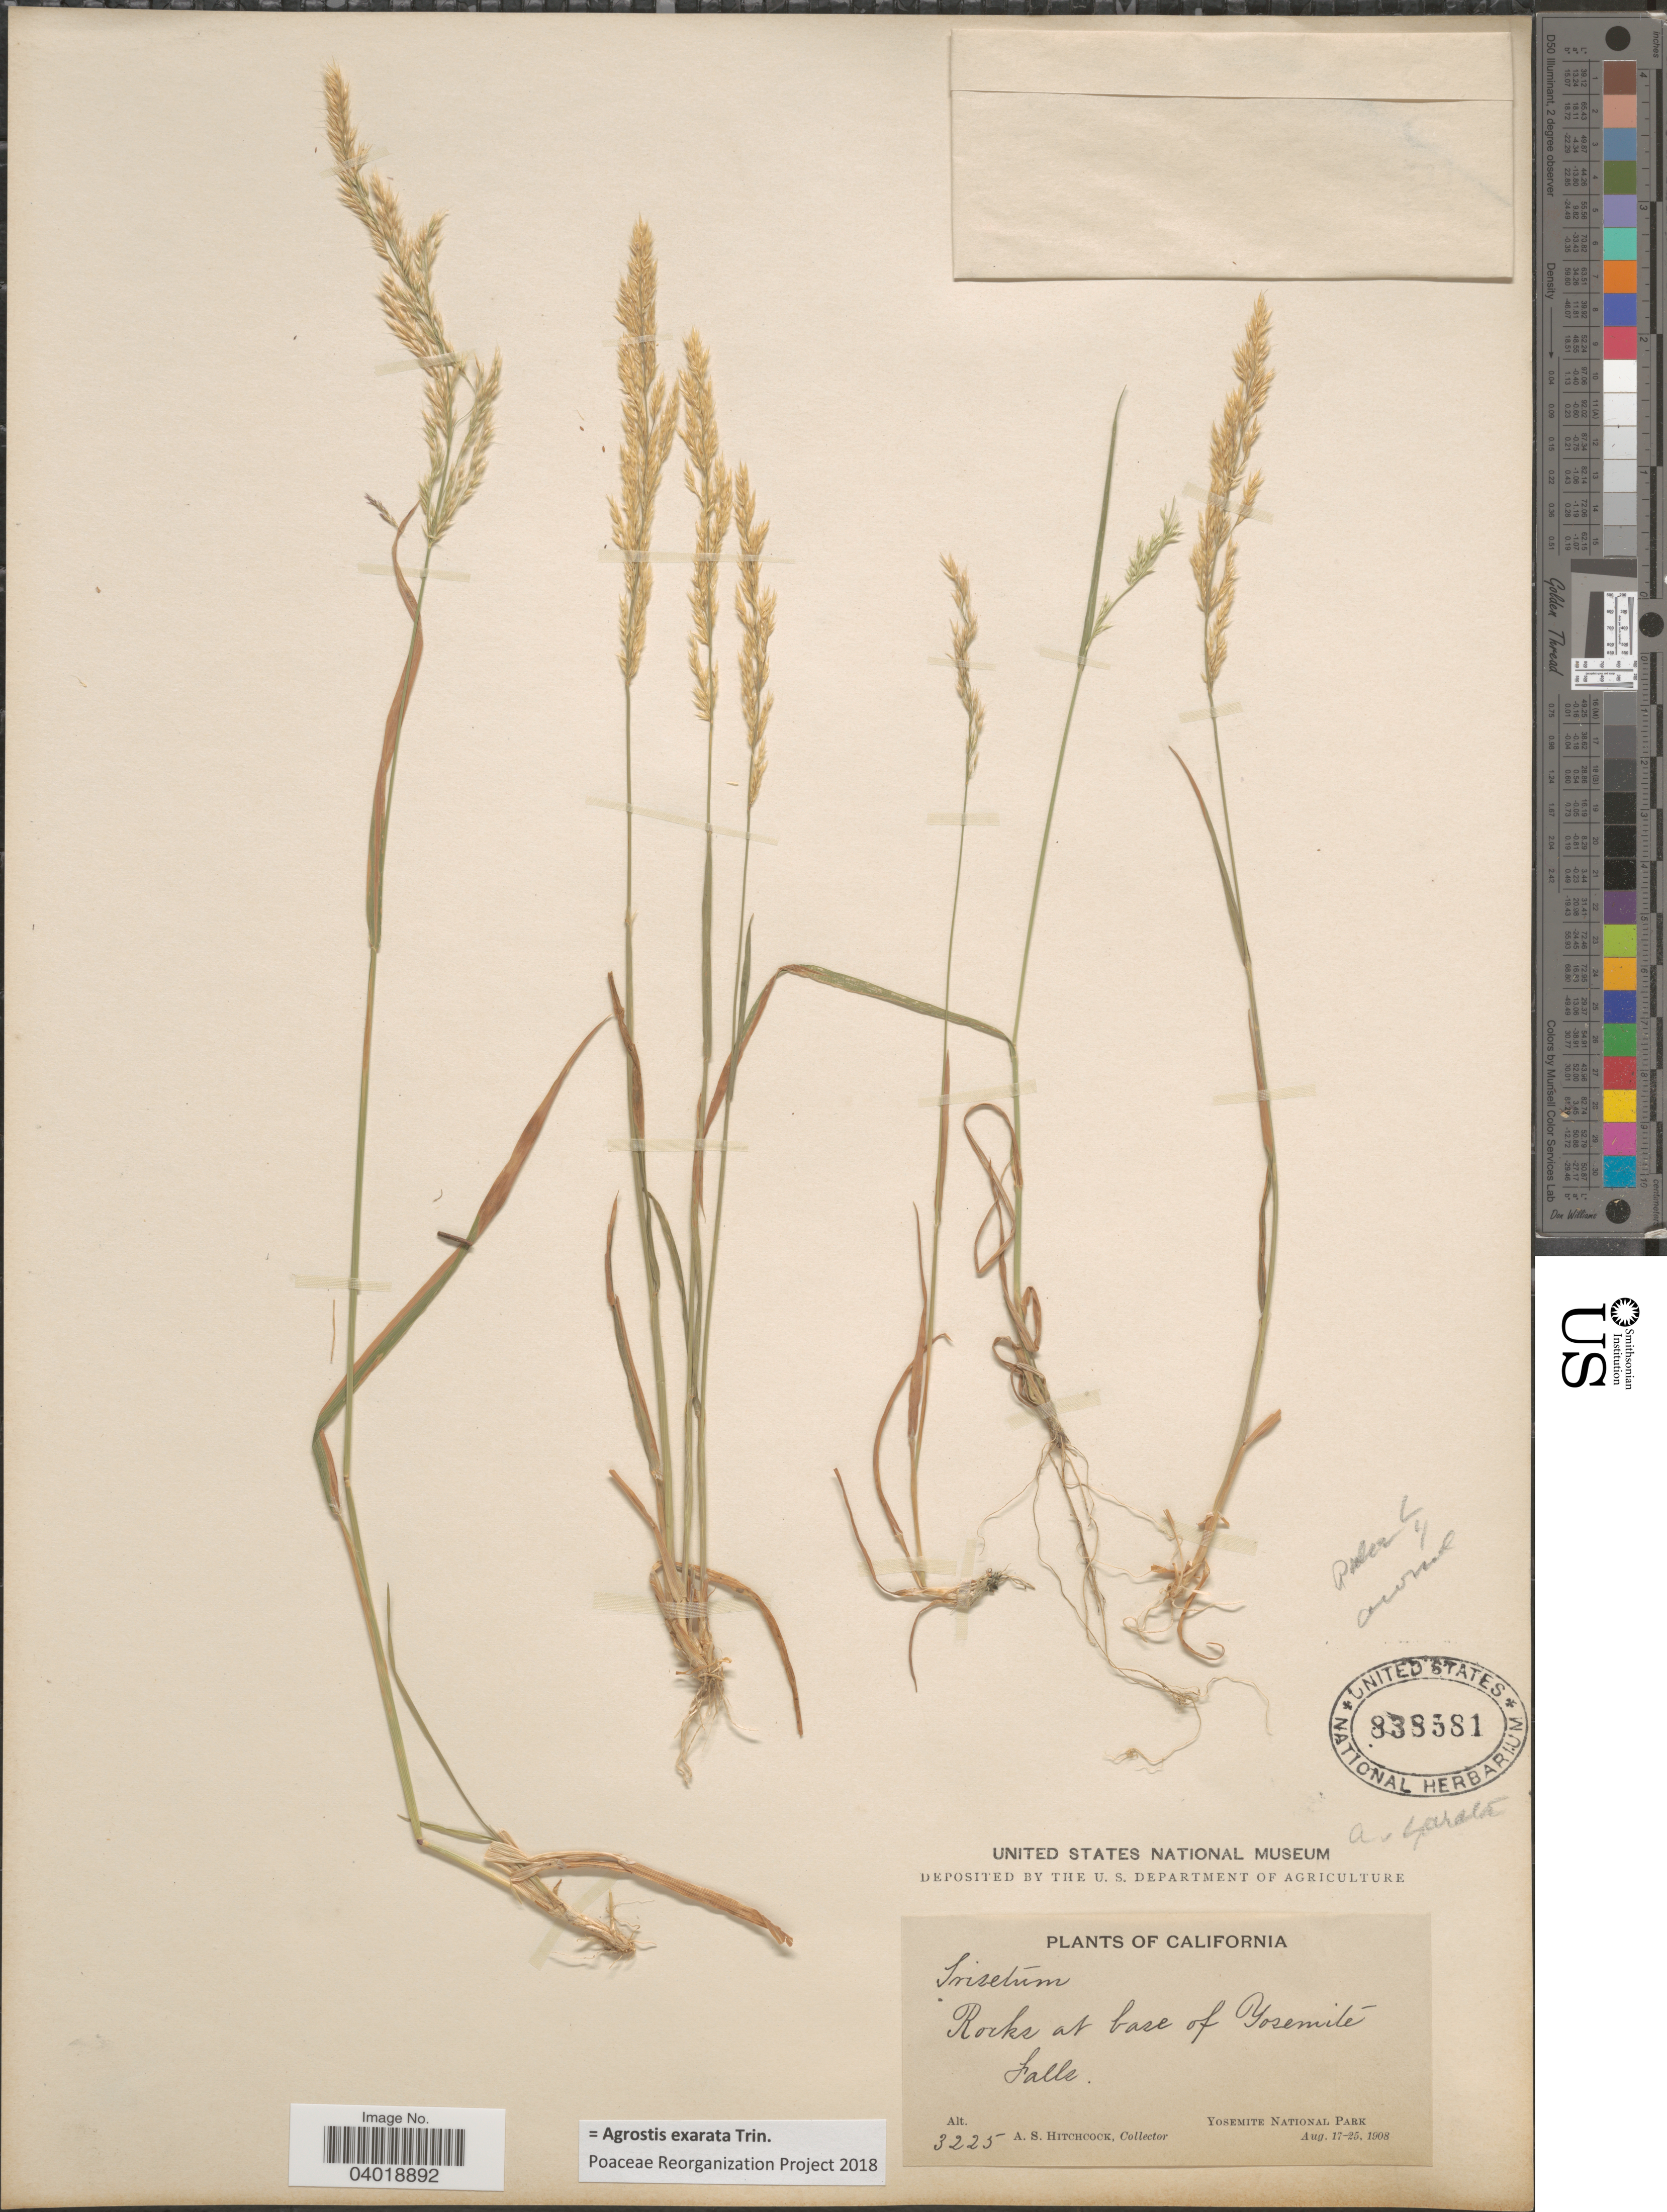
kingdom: Plantae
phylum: Tracheophyta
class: Liliopsida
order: Poales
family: Poaceae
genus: Agrostis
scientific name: Agrostis exarata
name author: Trin.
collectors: A. S. Hitchcock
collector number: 3225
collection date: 1908-08-17/1908-08-25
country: United States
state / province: California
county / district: Mariposa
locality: Rocks at base of Yosemite Falls. Yosemite National Park.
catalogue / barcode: US 838581